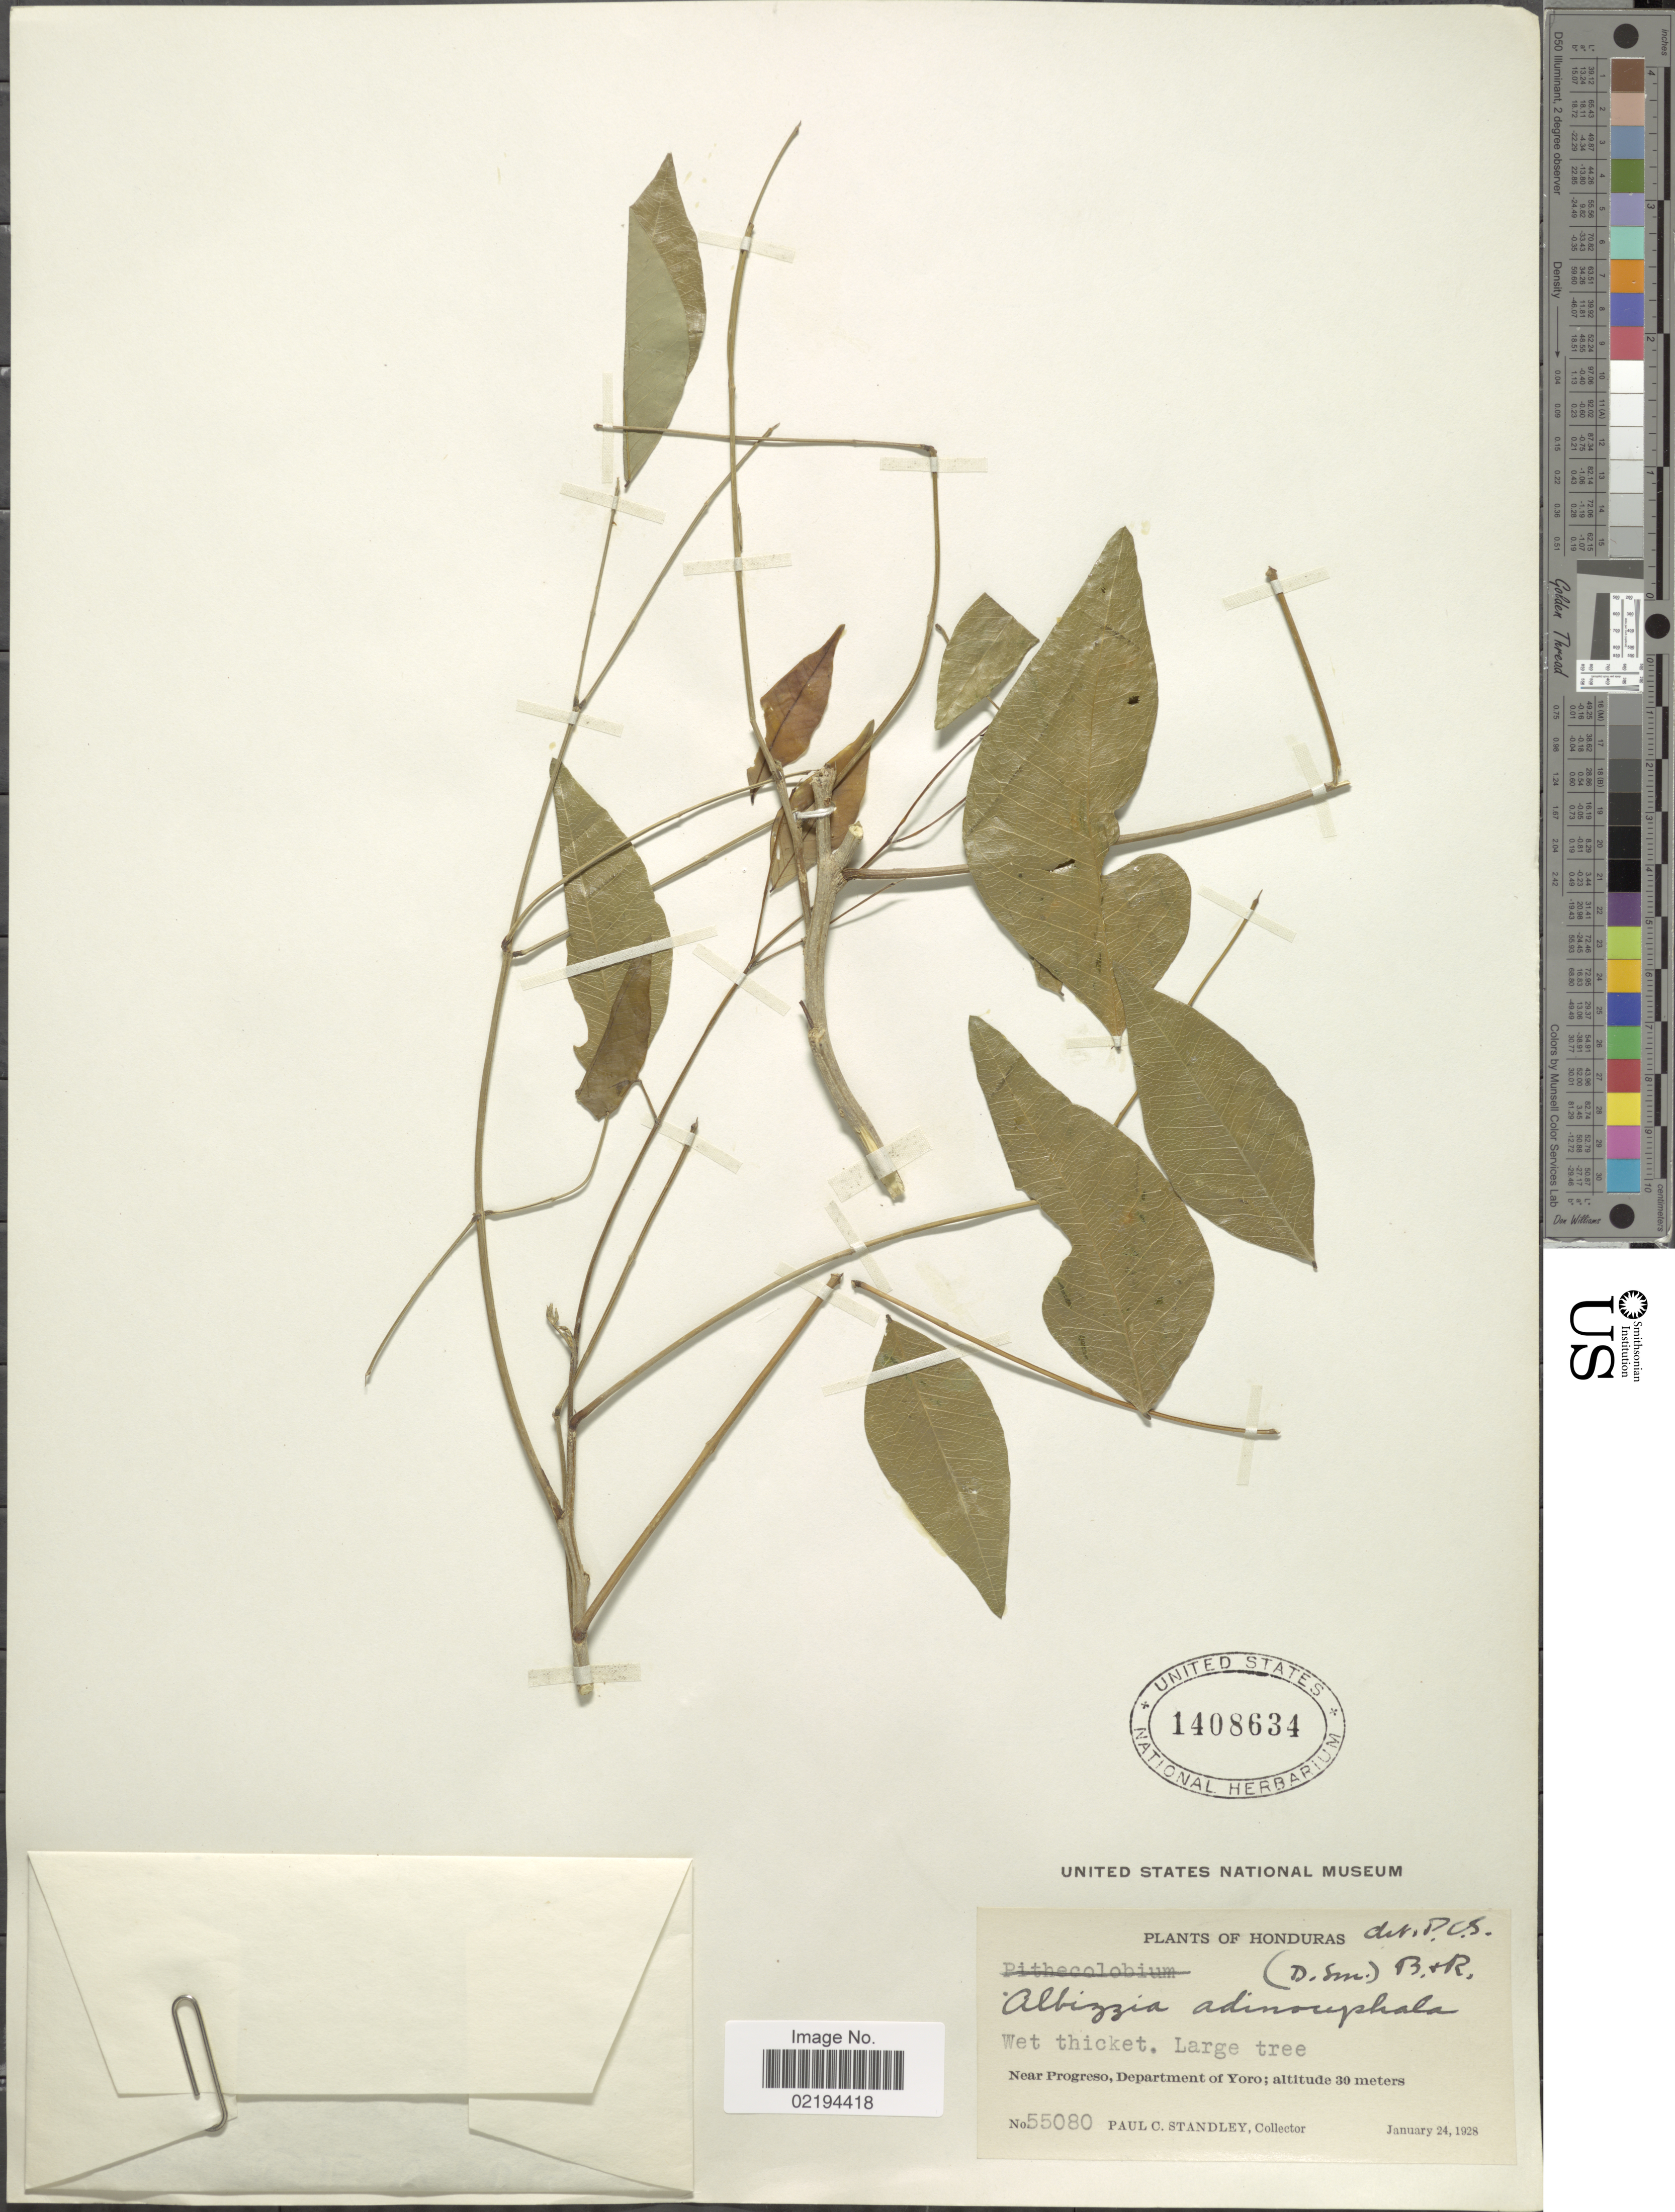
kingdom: Plantae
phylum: Tracheophyta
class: Magnoliopsida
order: Fabales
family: Fabaceae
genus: Pseudalbizzia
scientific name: Pseudalbizzia adinocephala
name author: (Donn. Sm.) Koenen & Duno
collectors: P. C. Standley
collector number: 55080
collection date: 1928-01-24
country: Honduras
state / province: Yoro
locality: Wet thickets, near Progreso.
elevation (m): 30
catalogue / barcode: US 1408634